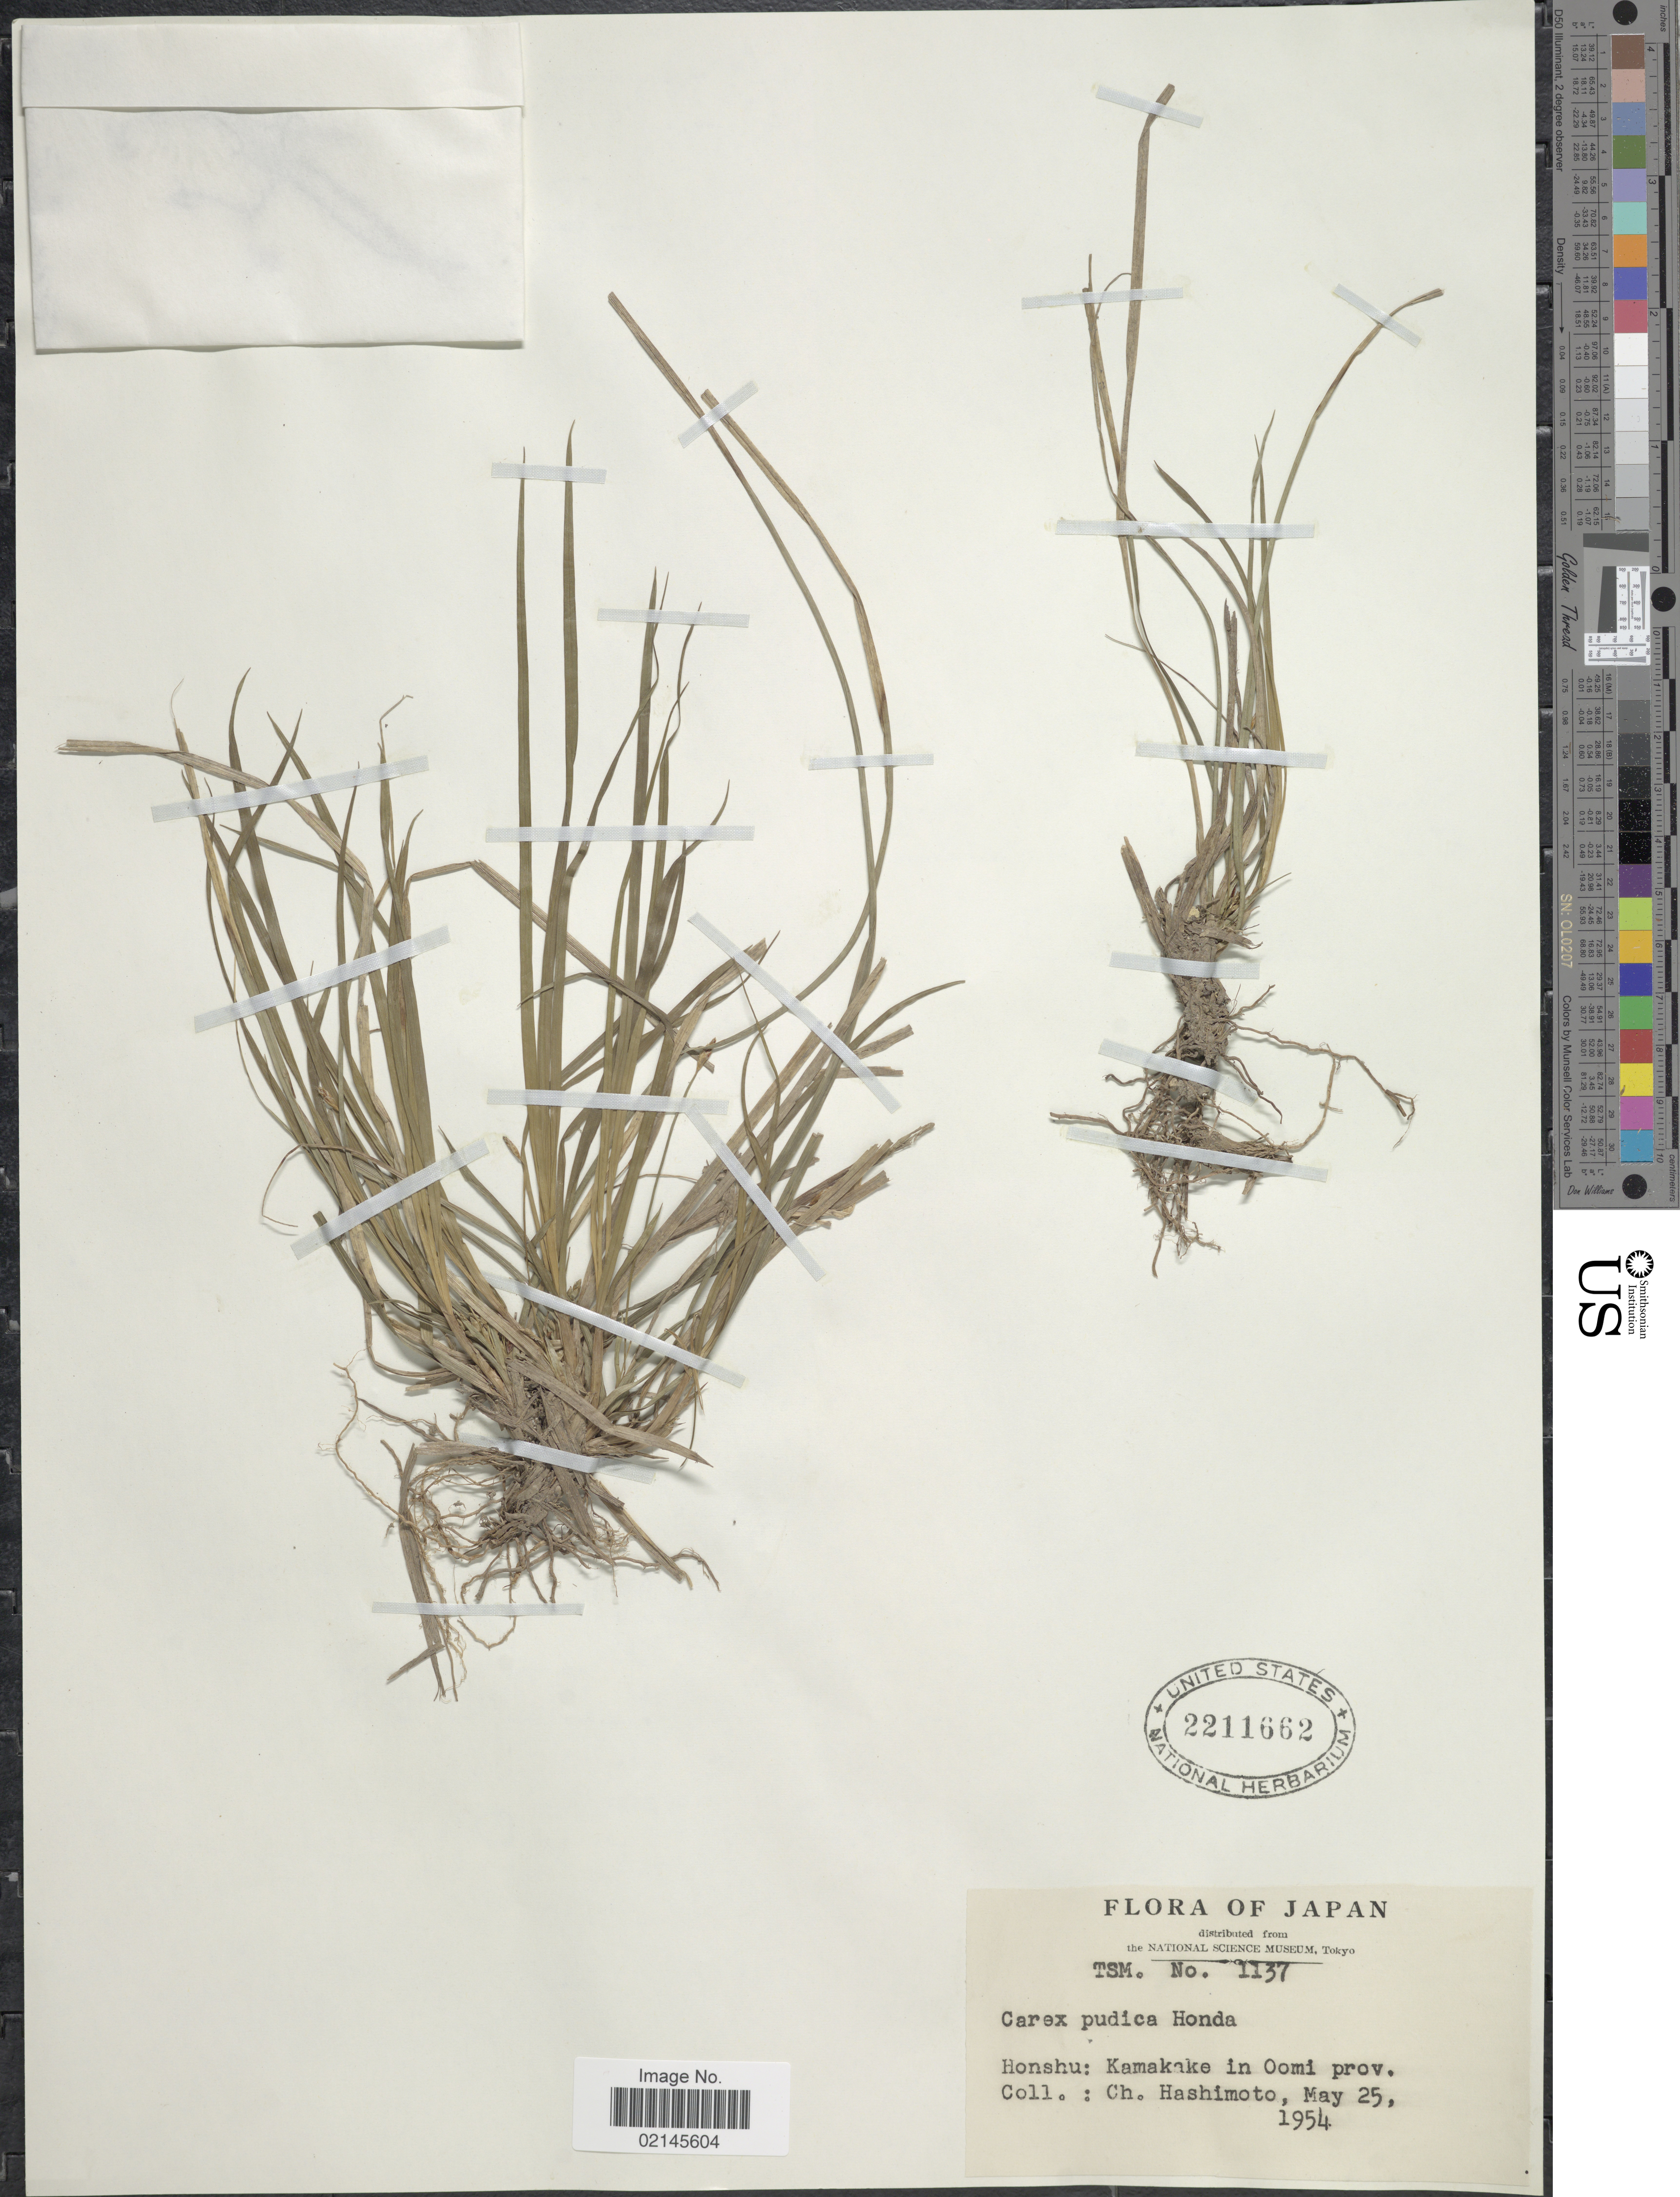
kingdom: Plantae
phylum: Tracheophyta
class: Liliopsida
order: Poales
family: Cyperaceae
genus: Carex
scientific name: Carex pudica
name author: Honda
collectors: C. Hashimoto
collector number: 1137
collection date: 1954-05-25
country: Japan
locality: Honshu, Kamakake in Oomi Prov.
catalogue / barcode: US 2211662